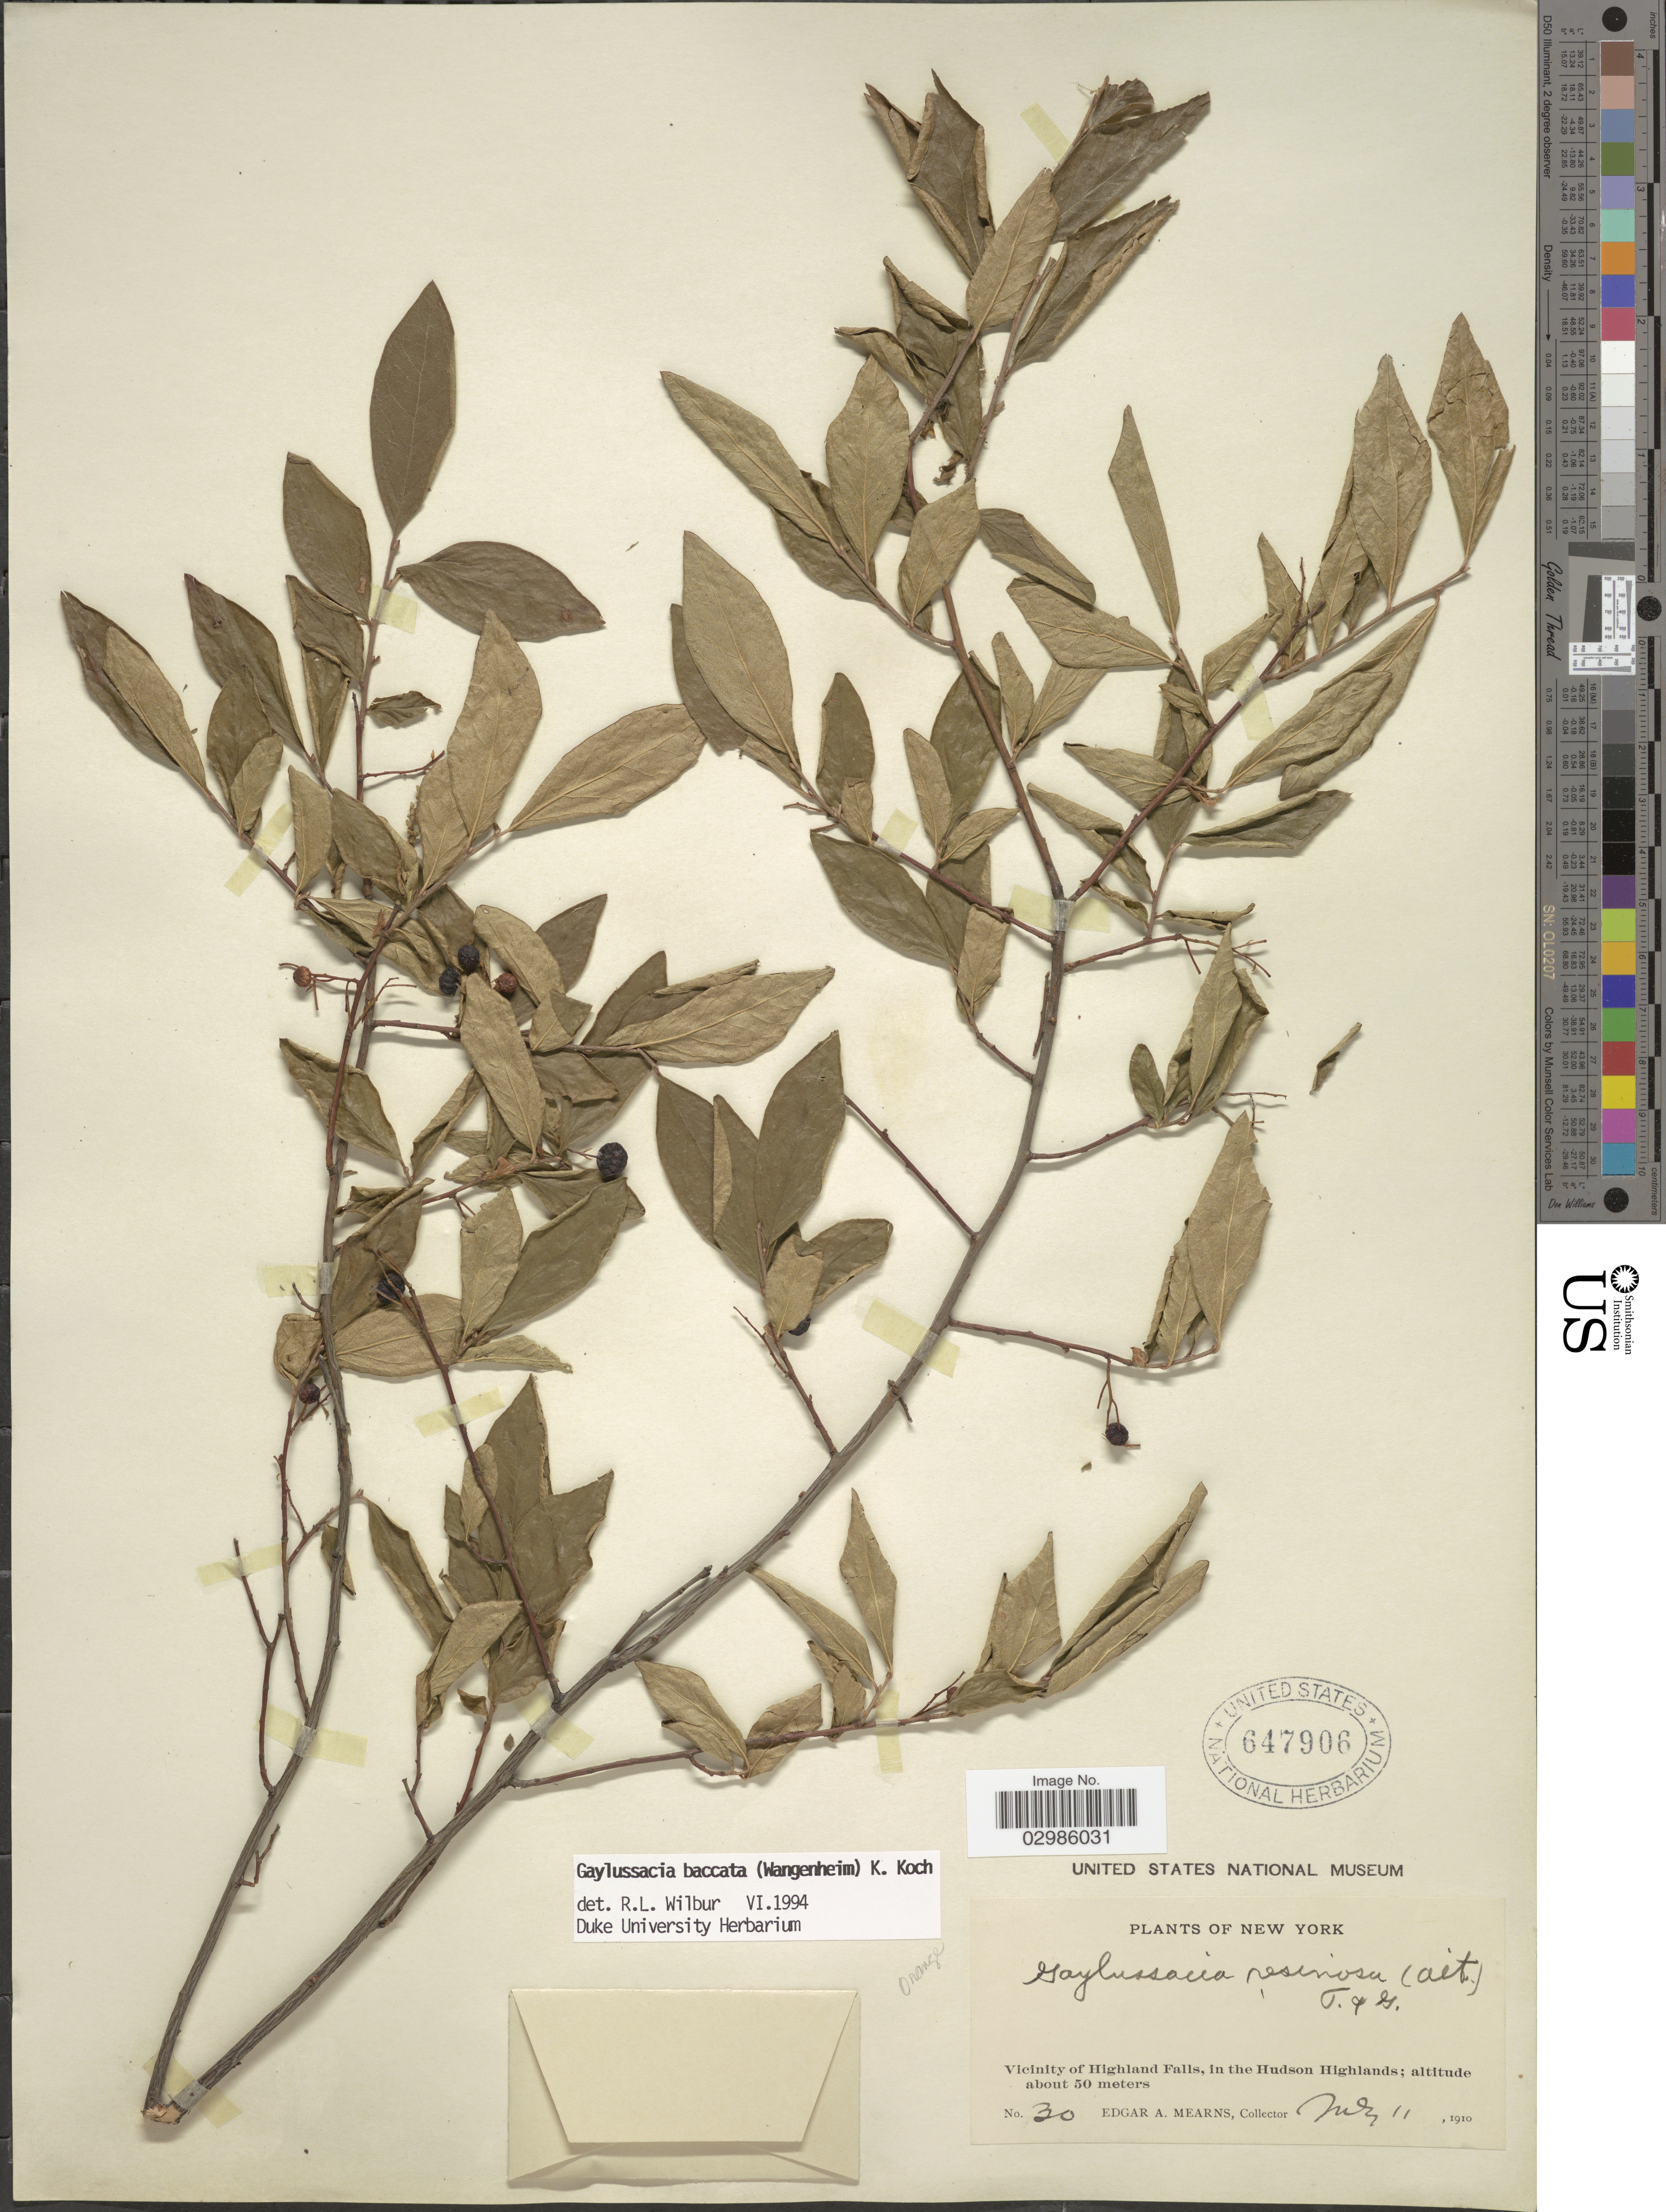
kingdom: Plantae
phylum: Tracheophyta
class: Magnoliopsida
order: Ericales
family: Ericaceae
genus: Gaylussacia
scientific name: Gaylussacia baccata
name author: (Wangenh.) K. Koch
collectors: E. A. Mearns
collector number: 30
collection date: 1910-07-11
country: United States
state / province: New York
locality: Vicinity of Highland Falls, in the Hudson Highlands.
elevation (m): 50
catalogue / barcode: US 647906